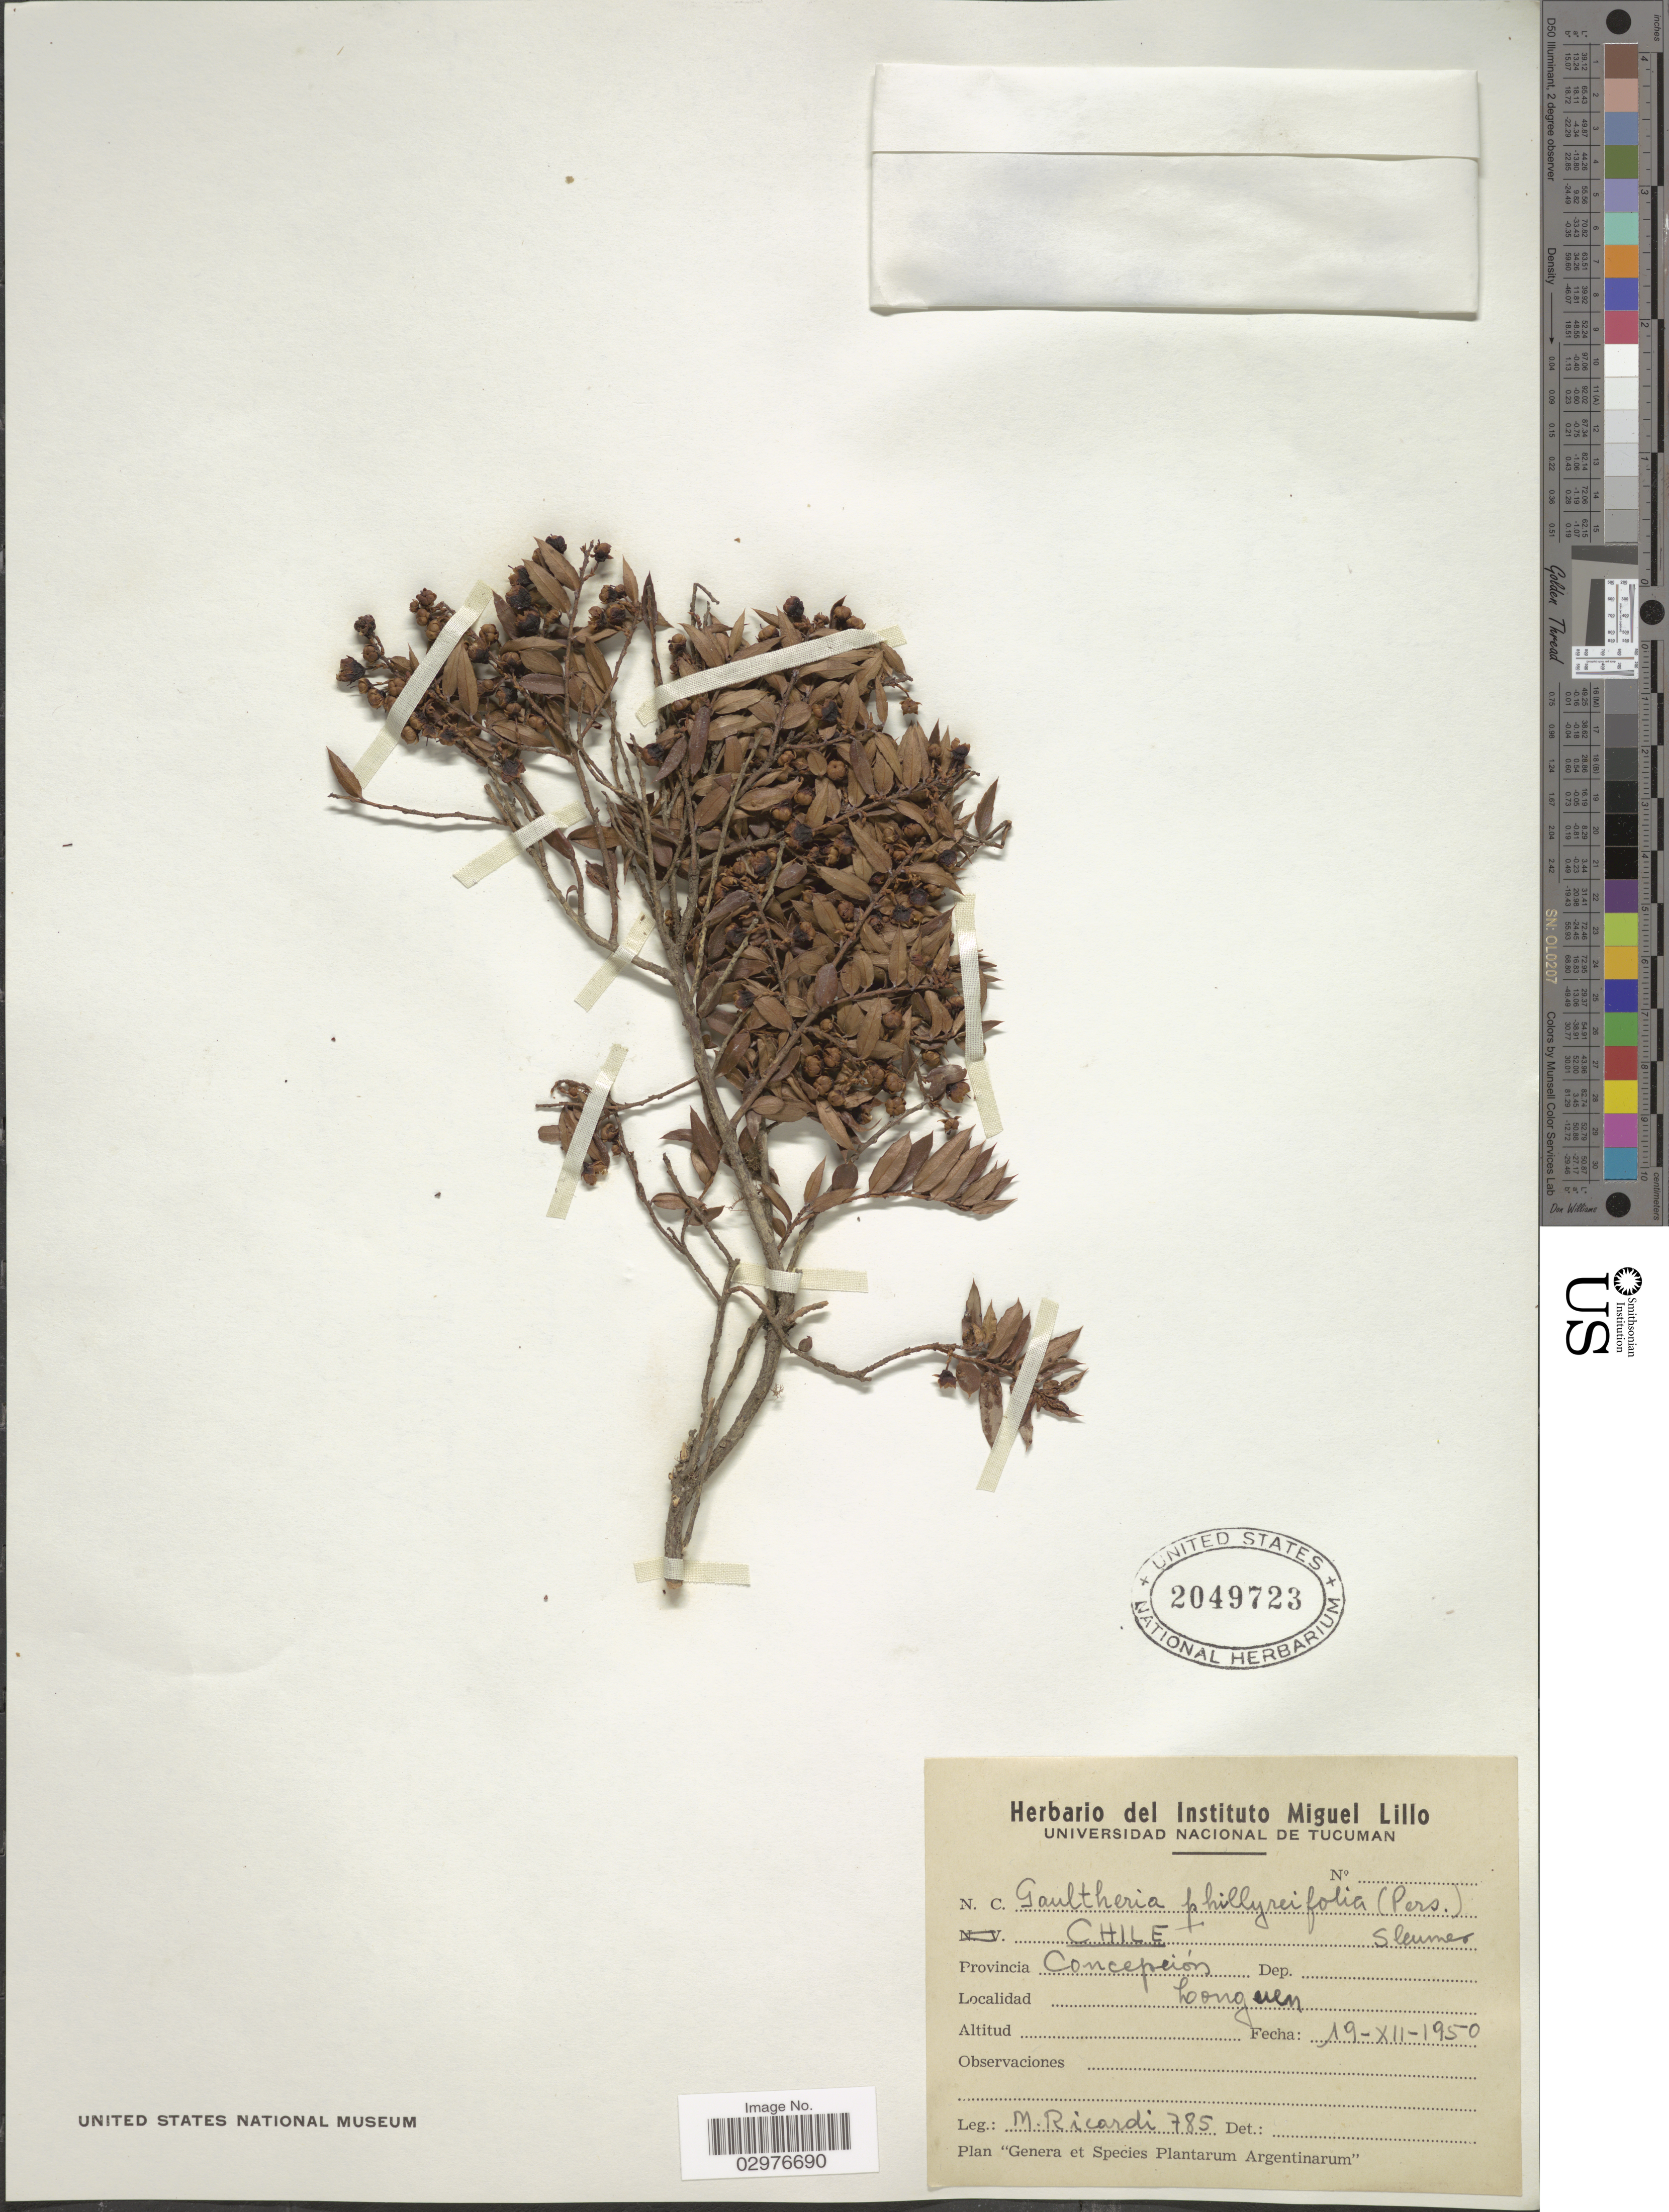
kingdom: Plantae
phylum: Tracheophyta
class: Magnoliopsida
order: Ericales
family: Ericaceae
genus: Gaultheria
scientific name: Gaultheria phillyreifolia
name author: (Pers.) Sleumer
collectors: M. Ricardi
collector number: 785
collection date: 1950-12-19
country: Paraguay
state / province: Concepcion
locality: Longuen.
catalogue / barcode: US 2049723